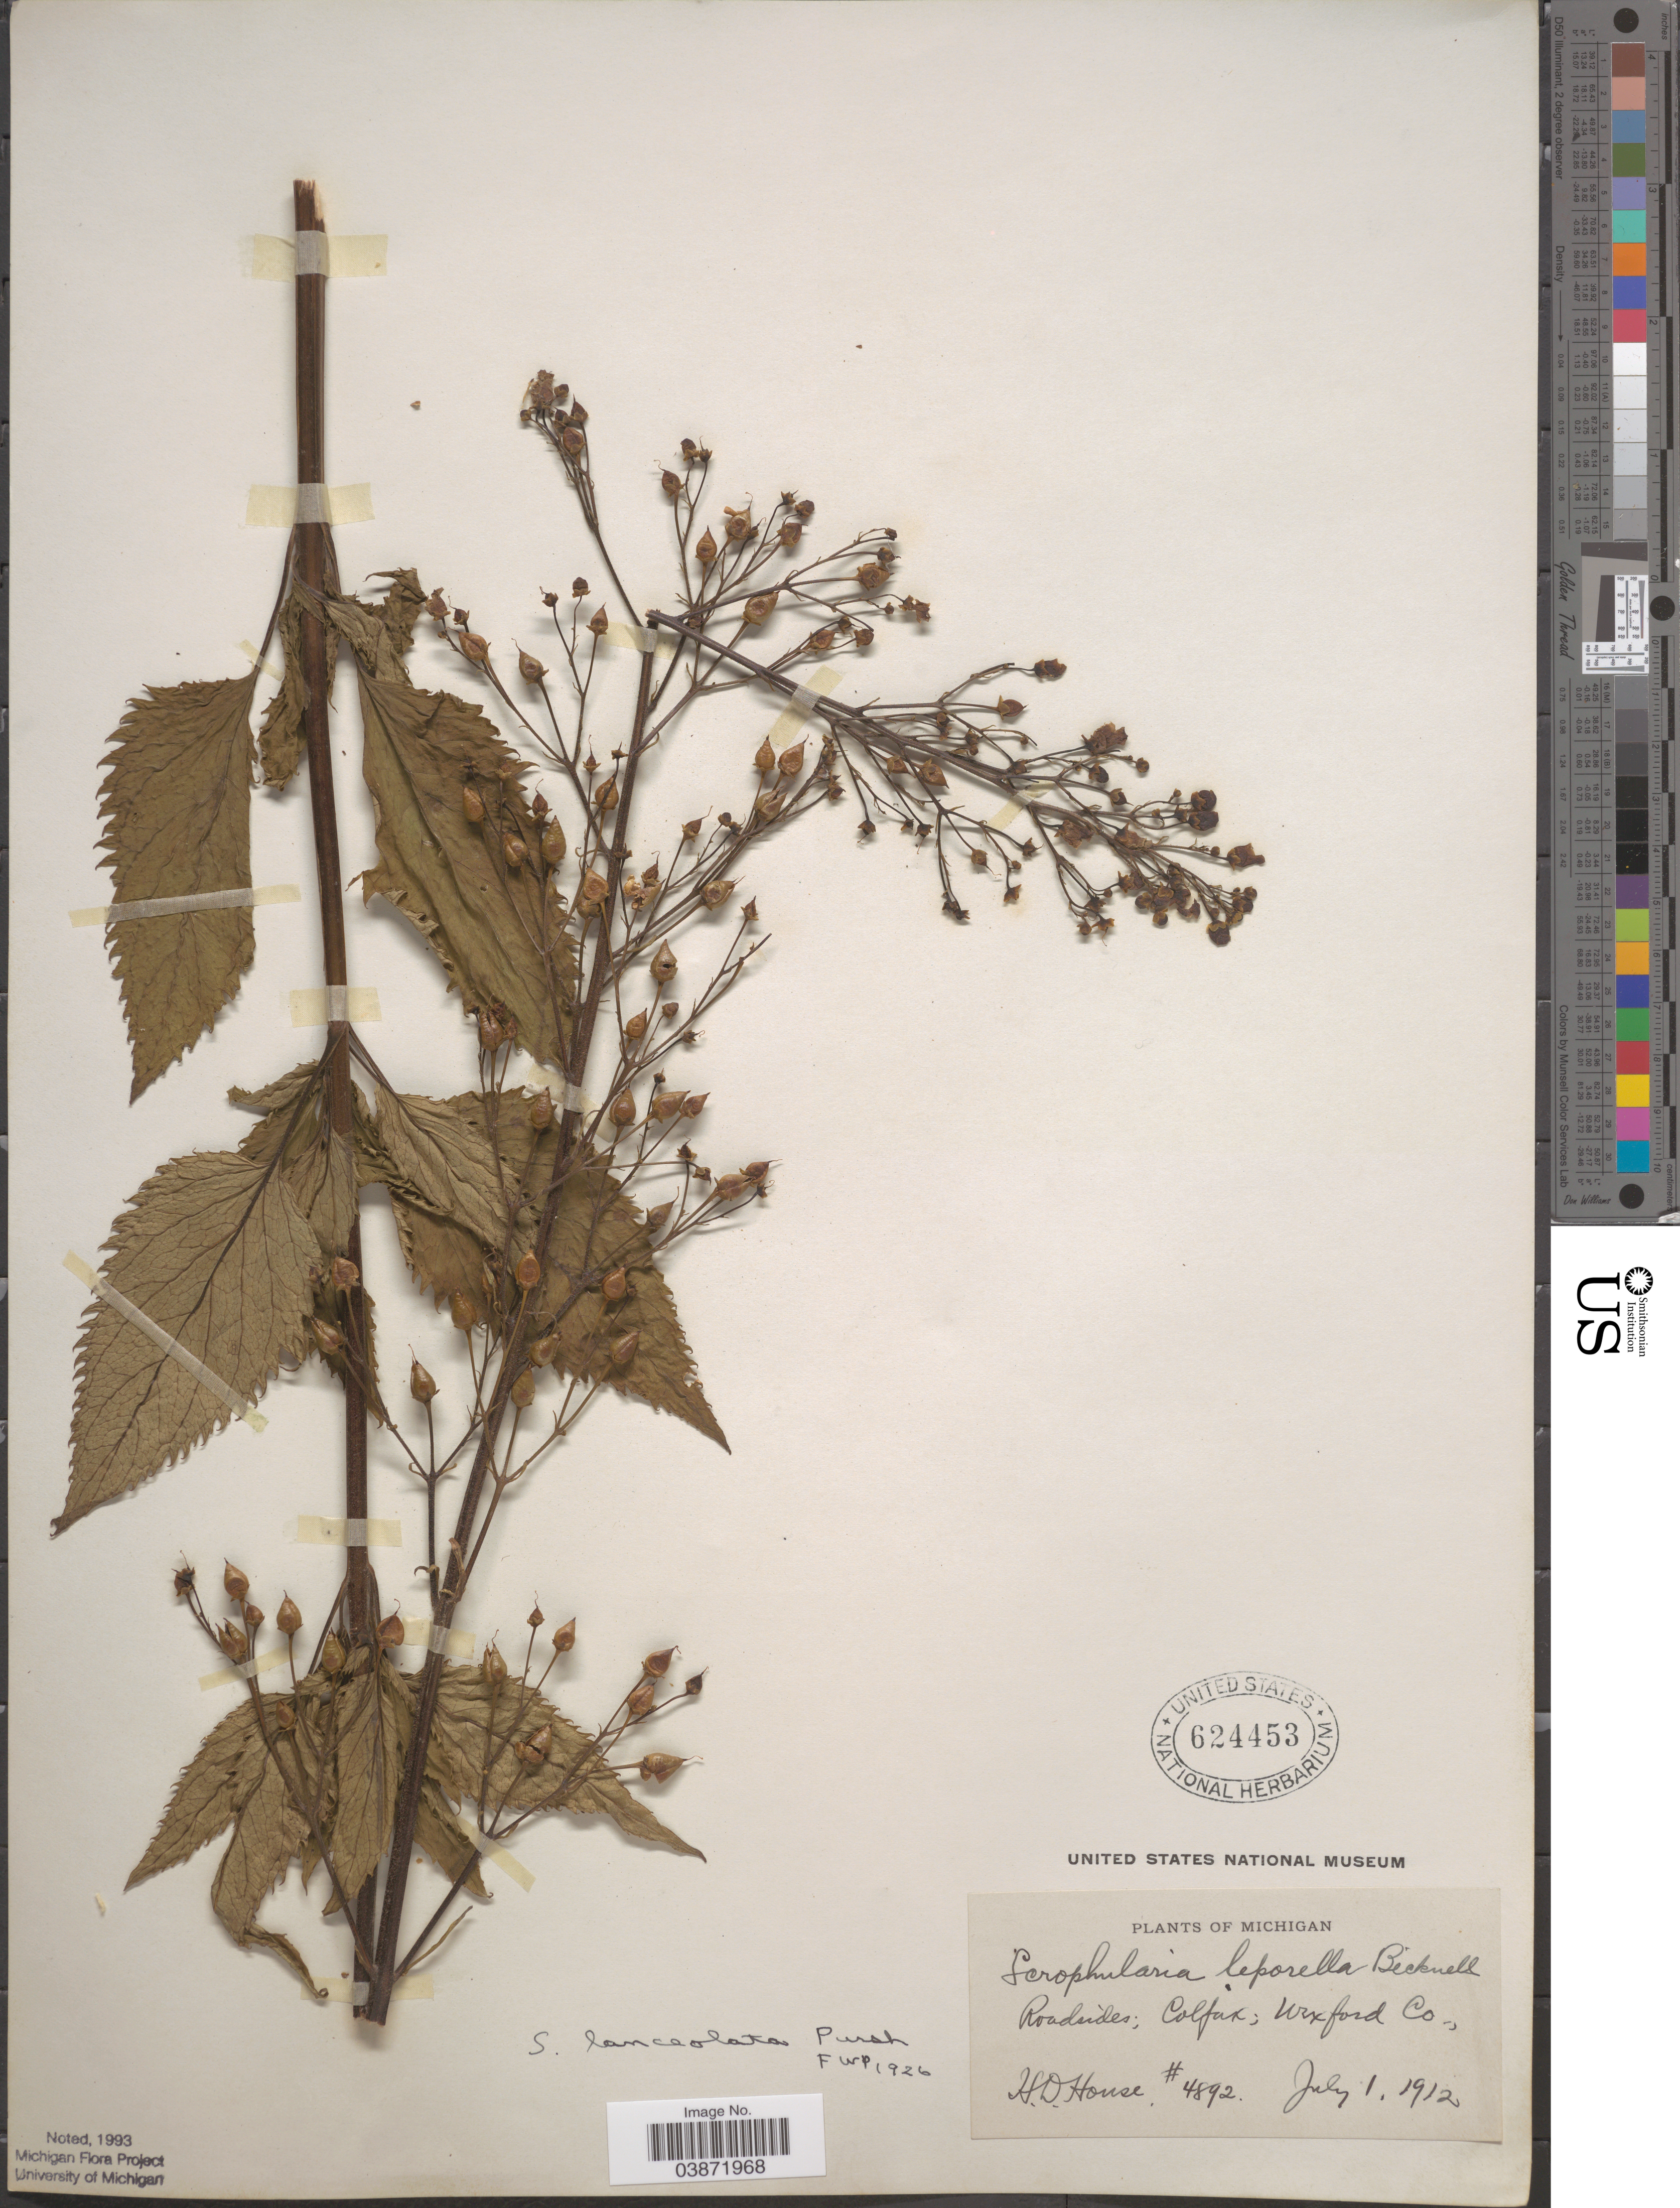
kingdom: Plantae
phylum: Tracheophyta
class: Magnoliopsida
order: Lamiales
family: Scrophulariaceae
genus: Scrophularia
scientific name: Scrophularia lanceolata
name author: Pursh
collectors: H. D. House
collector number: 4892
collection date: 1912-07-01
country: United States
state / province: Michigan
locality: Roadsides; Colfax; Wexford Co.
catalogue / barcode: US 624453